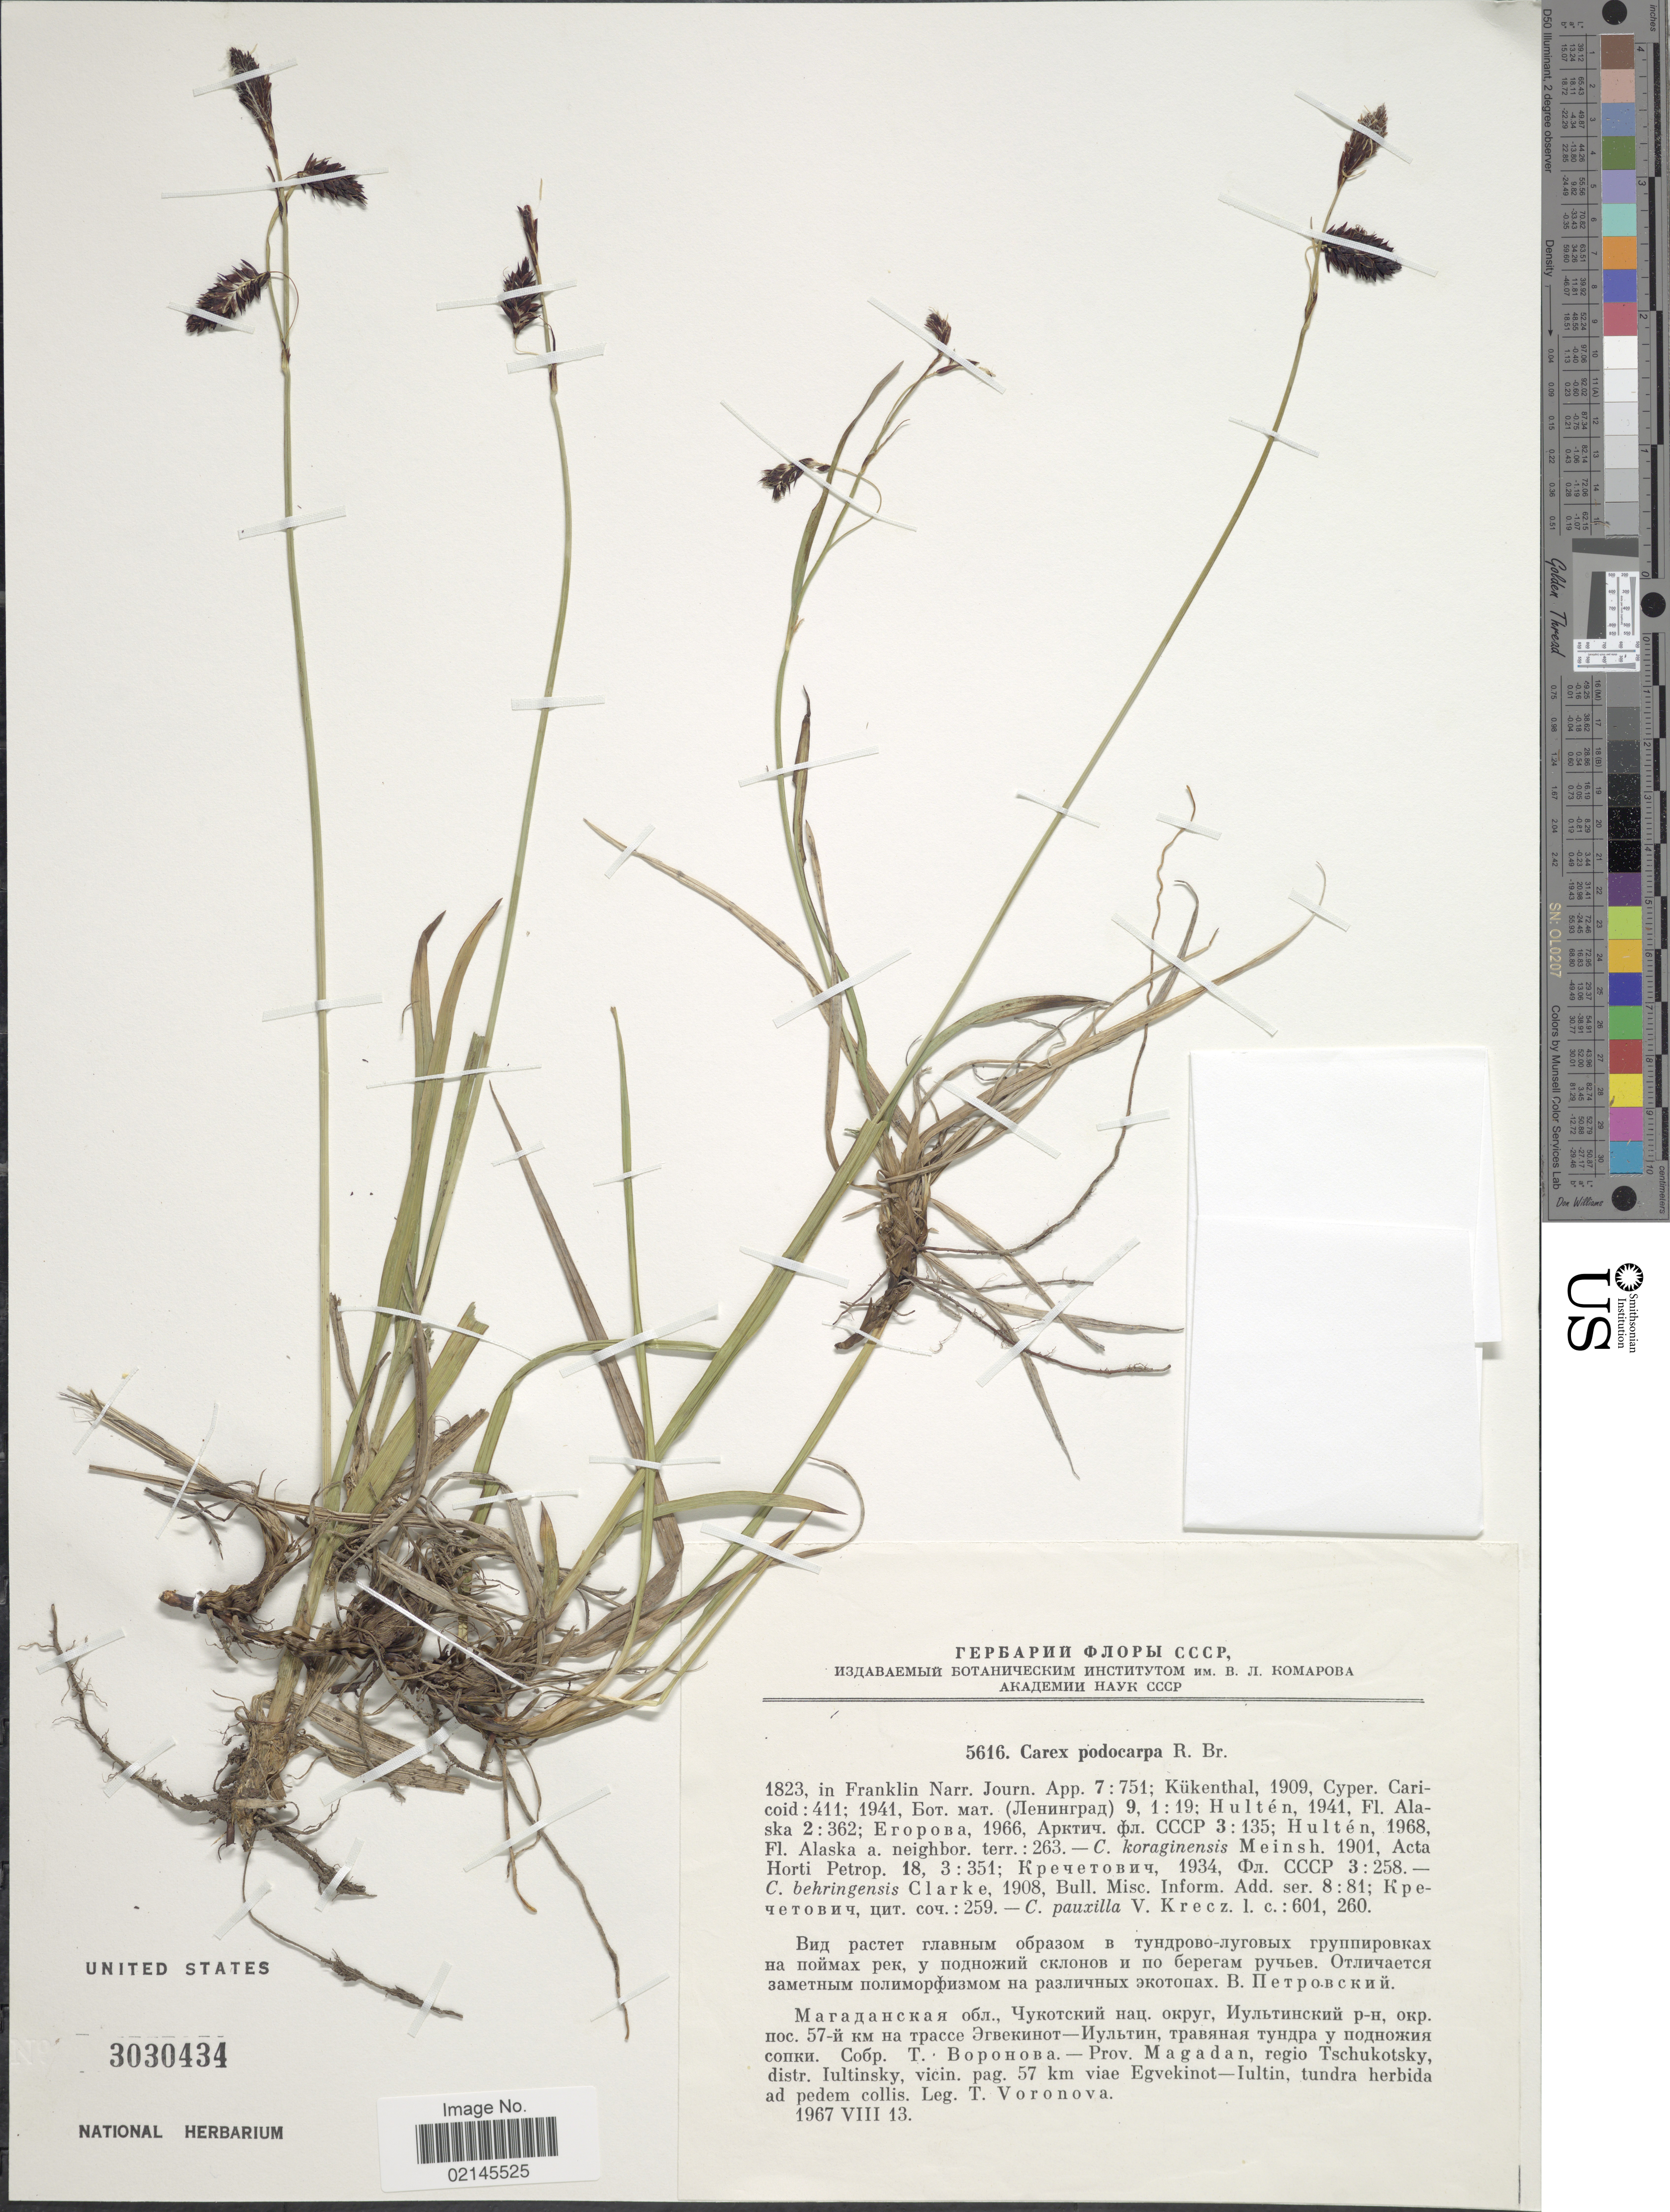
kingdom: Plantae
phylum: Tracheophyta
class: Liliopsida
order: Poales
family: Cyperaceae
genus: Carex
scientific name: Carex podocarpa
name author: R. Br.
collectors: T. Voronova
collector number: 5616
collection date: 1967-08-13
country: Russian Federation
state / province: Magadan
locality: Regio Tschukotsky, distr. Iultinsky, vicin. pag. 57 km viae Egvekinot-Iultin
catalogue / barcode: US 3030434